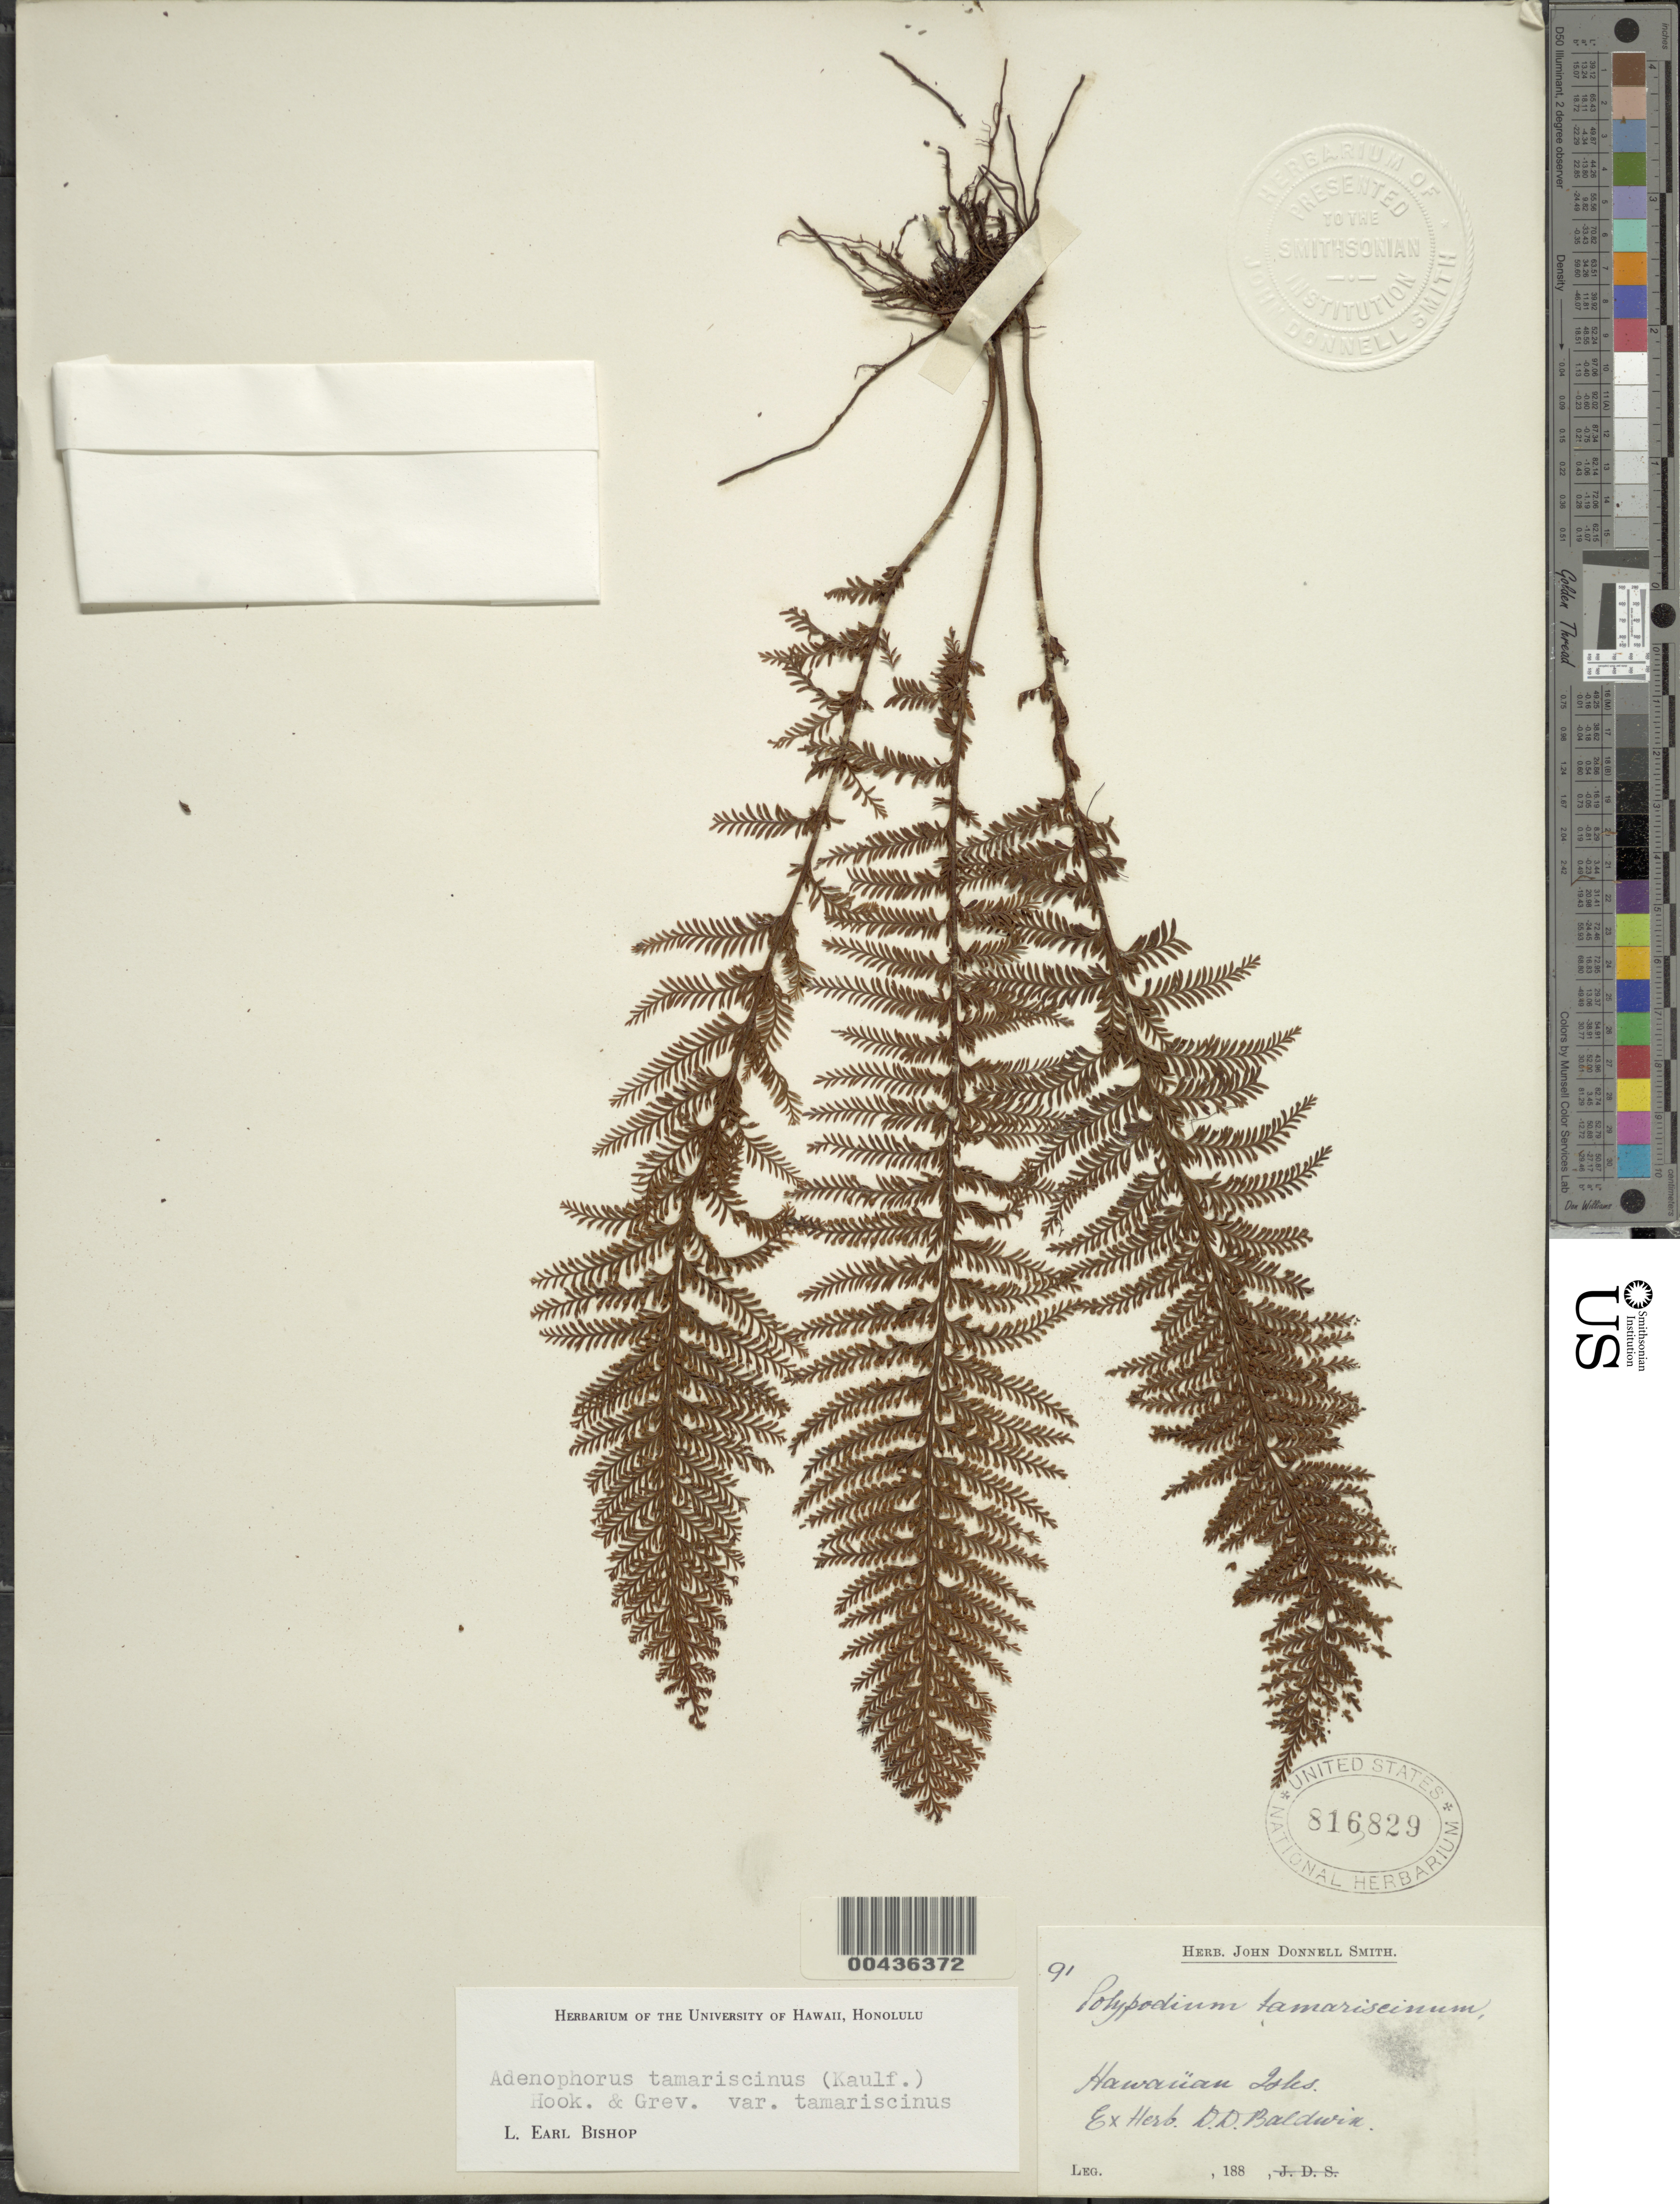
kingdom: Plantae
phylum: Tracheophyta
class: Polypodiopsida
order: Polypodiales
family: Polypodiaceae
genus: Adenophorus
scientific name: Adenophorus tamariscinus var. tamariscinus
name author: Hook. & Grev.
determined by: Bishop, L. E.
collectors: D. Baldwin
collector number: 91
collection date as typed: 188-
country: United States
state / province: Hawaii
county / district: Hawaii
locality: Hawaiian Isles.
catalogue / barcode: US 816829